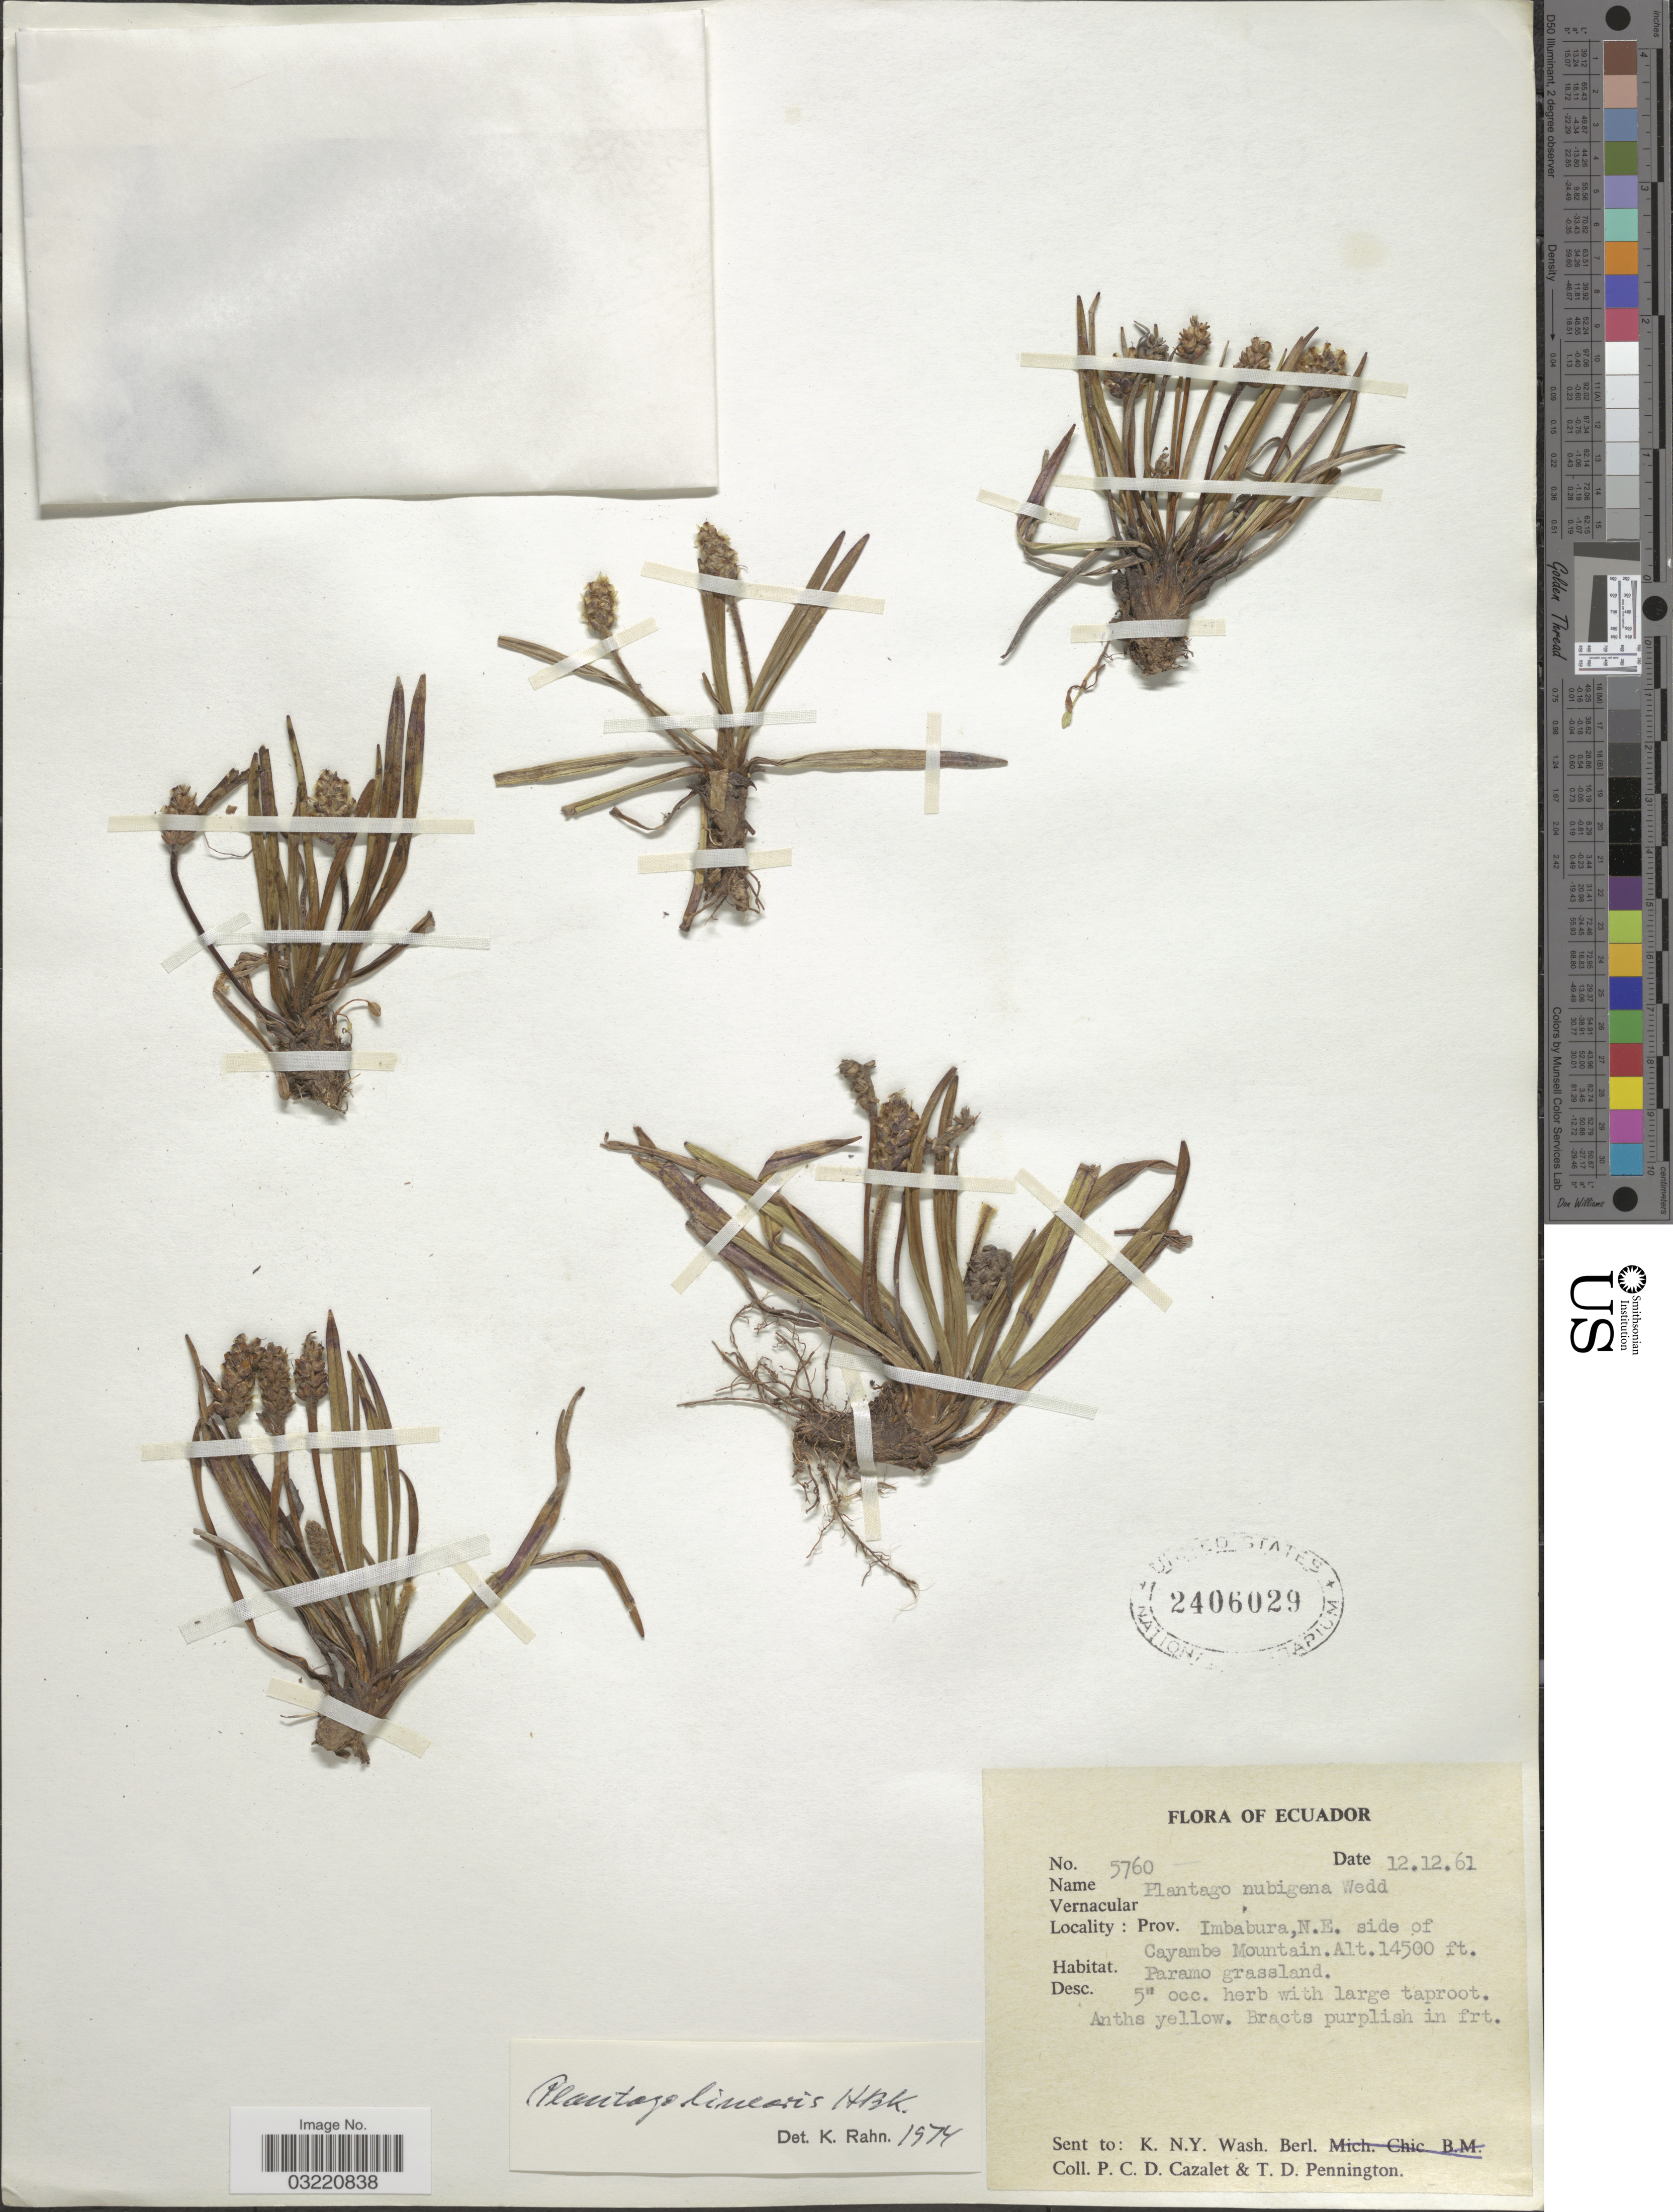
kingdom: Plantae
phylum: Tracheophyta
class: Magnoliopsida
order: Lamiales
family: Plantaginaceae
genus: Plantago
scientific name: Plantago linearis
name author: Kunth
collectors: P. C. D. Cazalet & T. D. Pennington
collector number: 5760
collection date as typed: Transcribed d/m/y: 12/12/61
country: Ecuador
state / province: Imbabura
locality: Prov. Imbabura, N.E. side of Cayambe Mountain.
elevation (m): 4420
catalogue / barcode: US 2406029